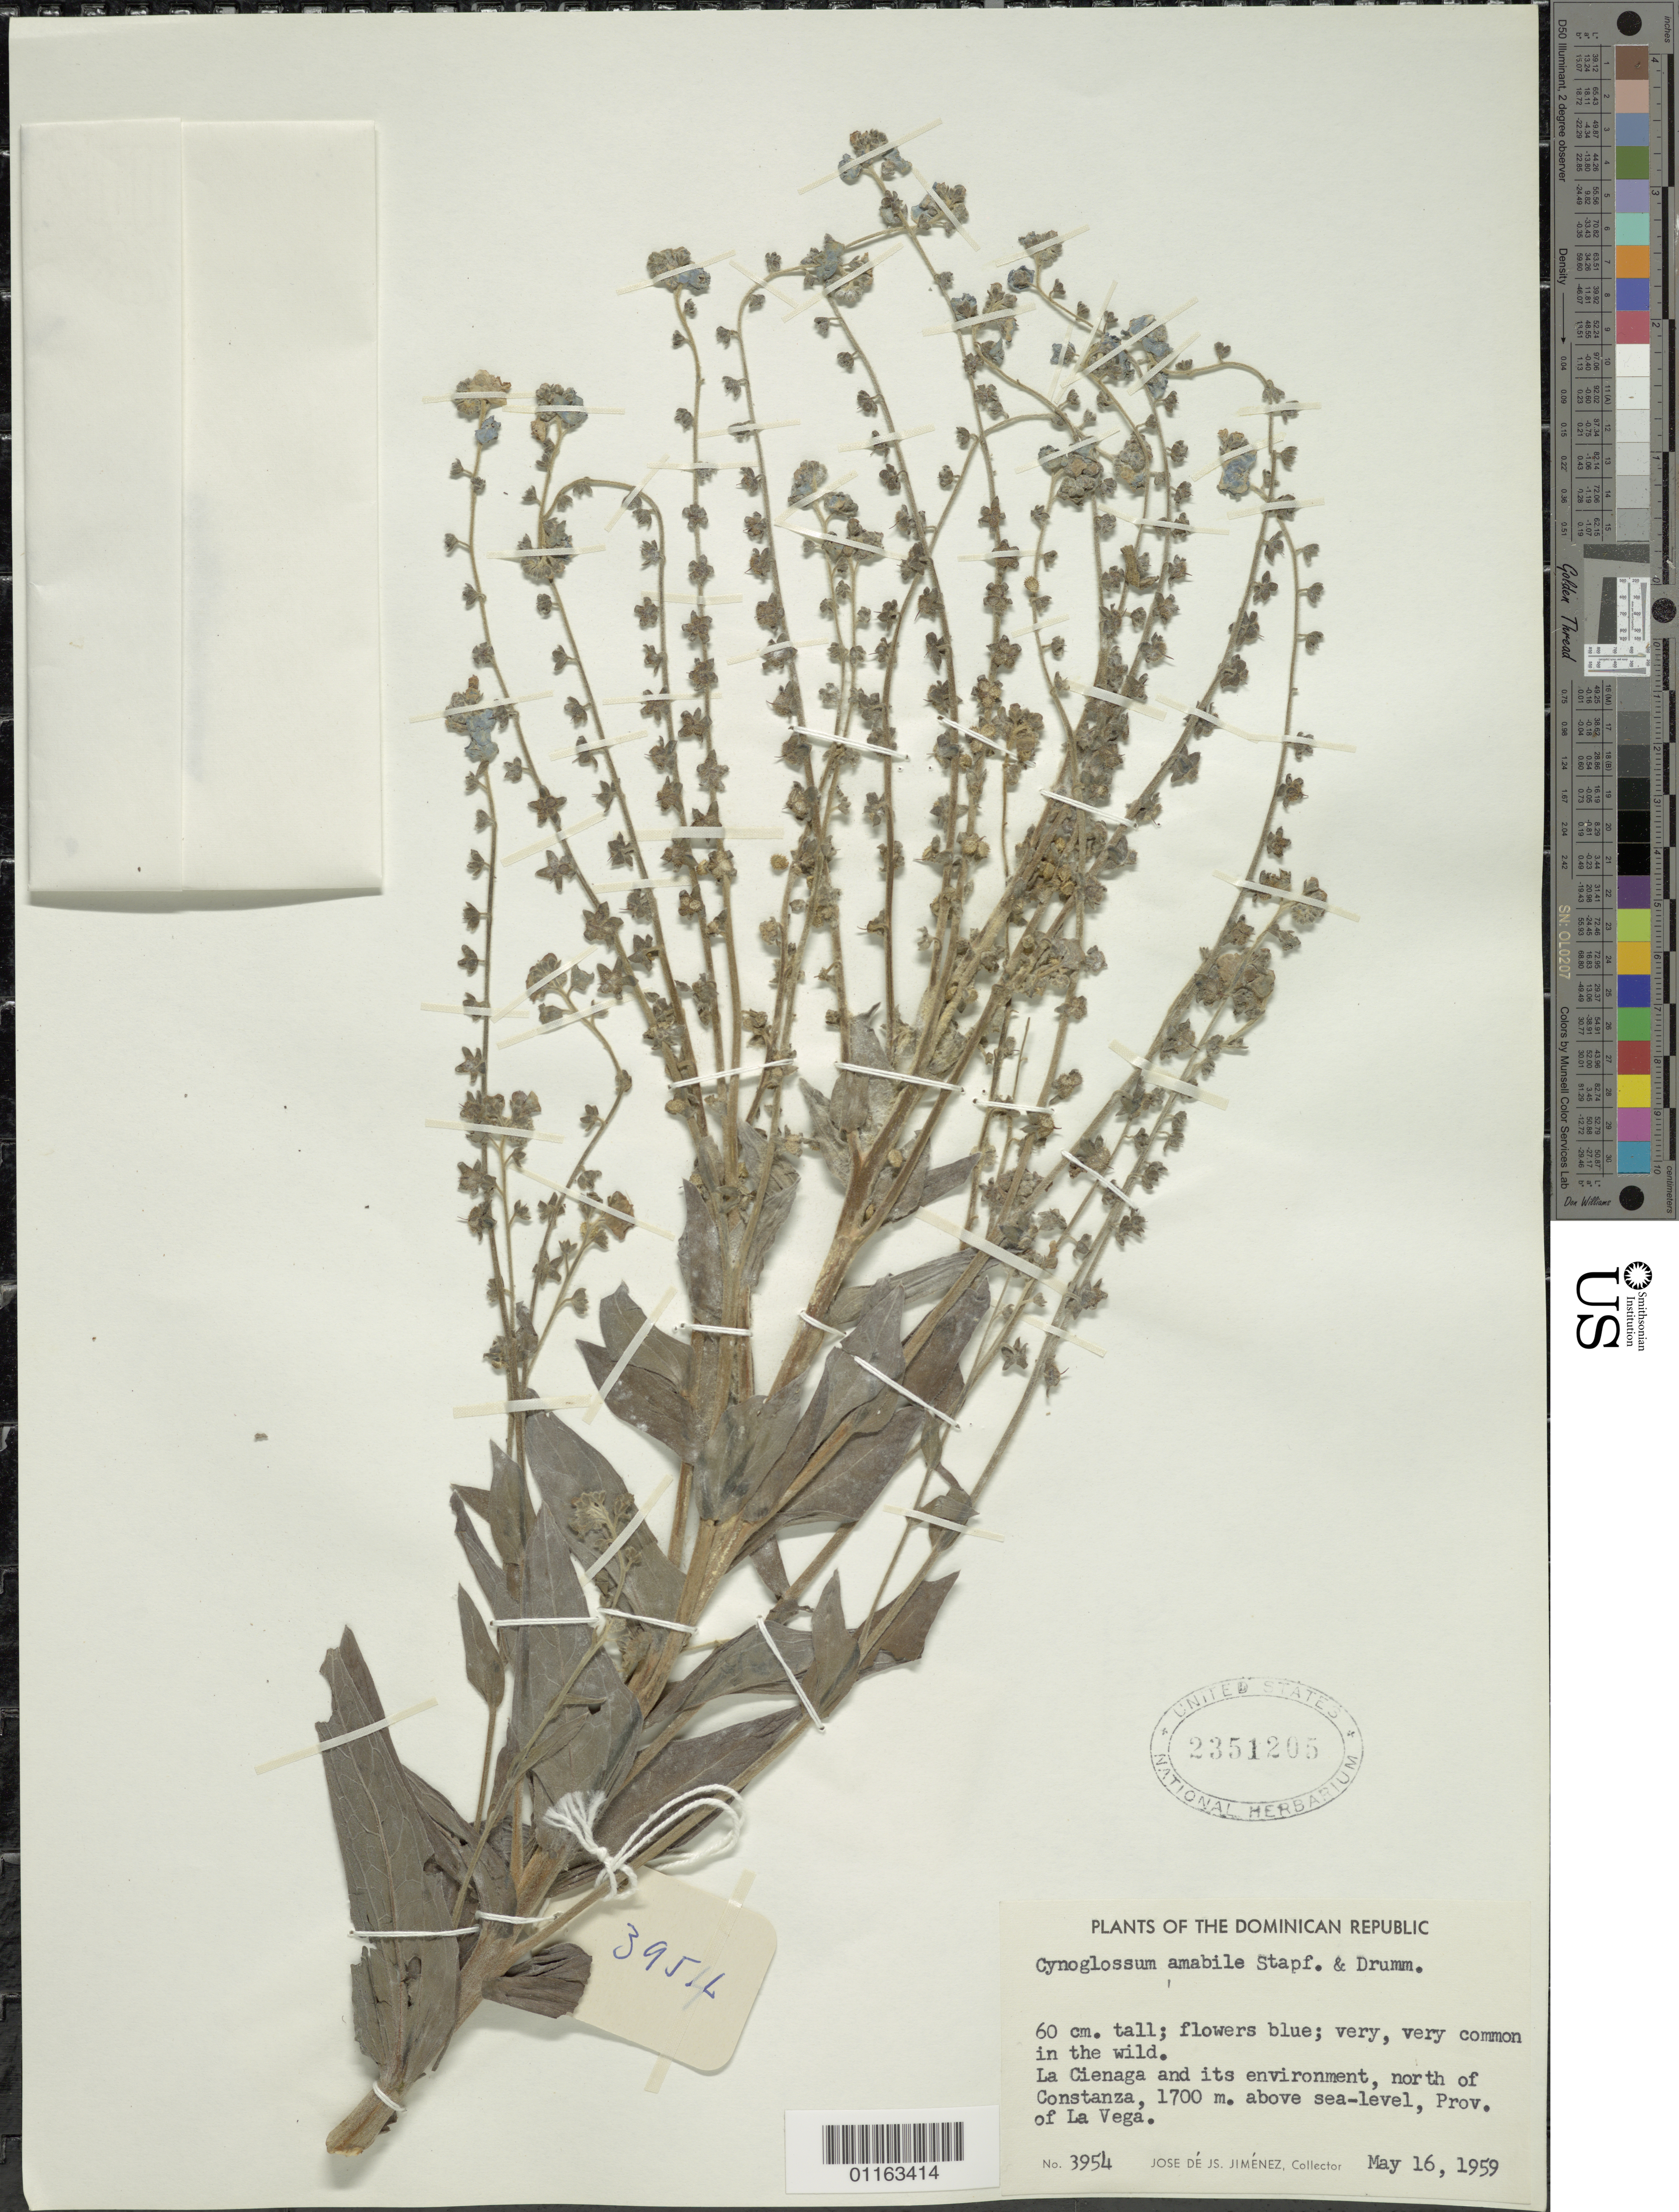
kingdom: Plantae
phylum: Tracheophyta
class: Magnoliopsida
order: Boraginales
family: Boraginaceae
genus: Cynoglossum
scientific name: Cynoglossum amabile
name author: Stapf & J.R. Drumm.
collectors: J. J. Jiménez Almonte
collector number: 3954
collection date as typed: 16 May 1959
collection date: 1959-05-16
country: Dominican Republic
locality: La Cienaga and its environment, north of Constanza. Prov of La Vega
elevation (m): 1700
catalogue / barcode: US 2351205